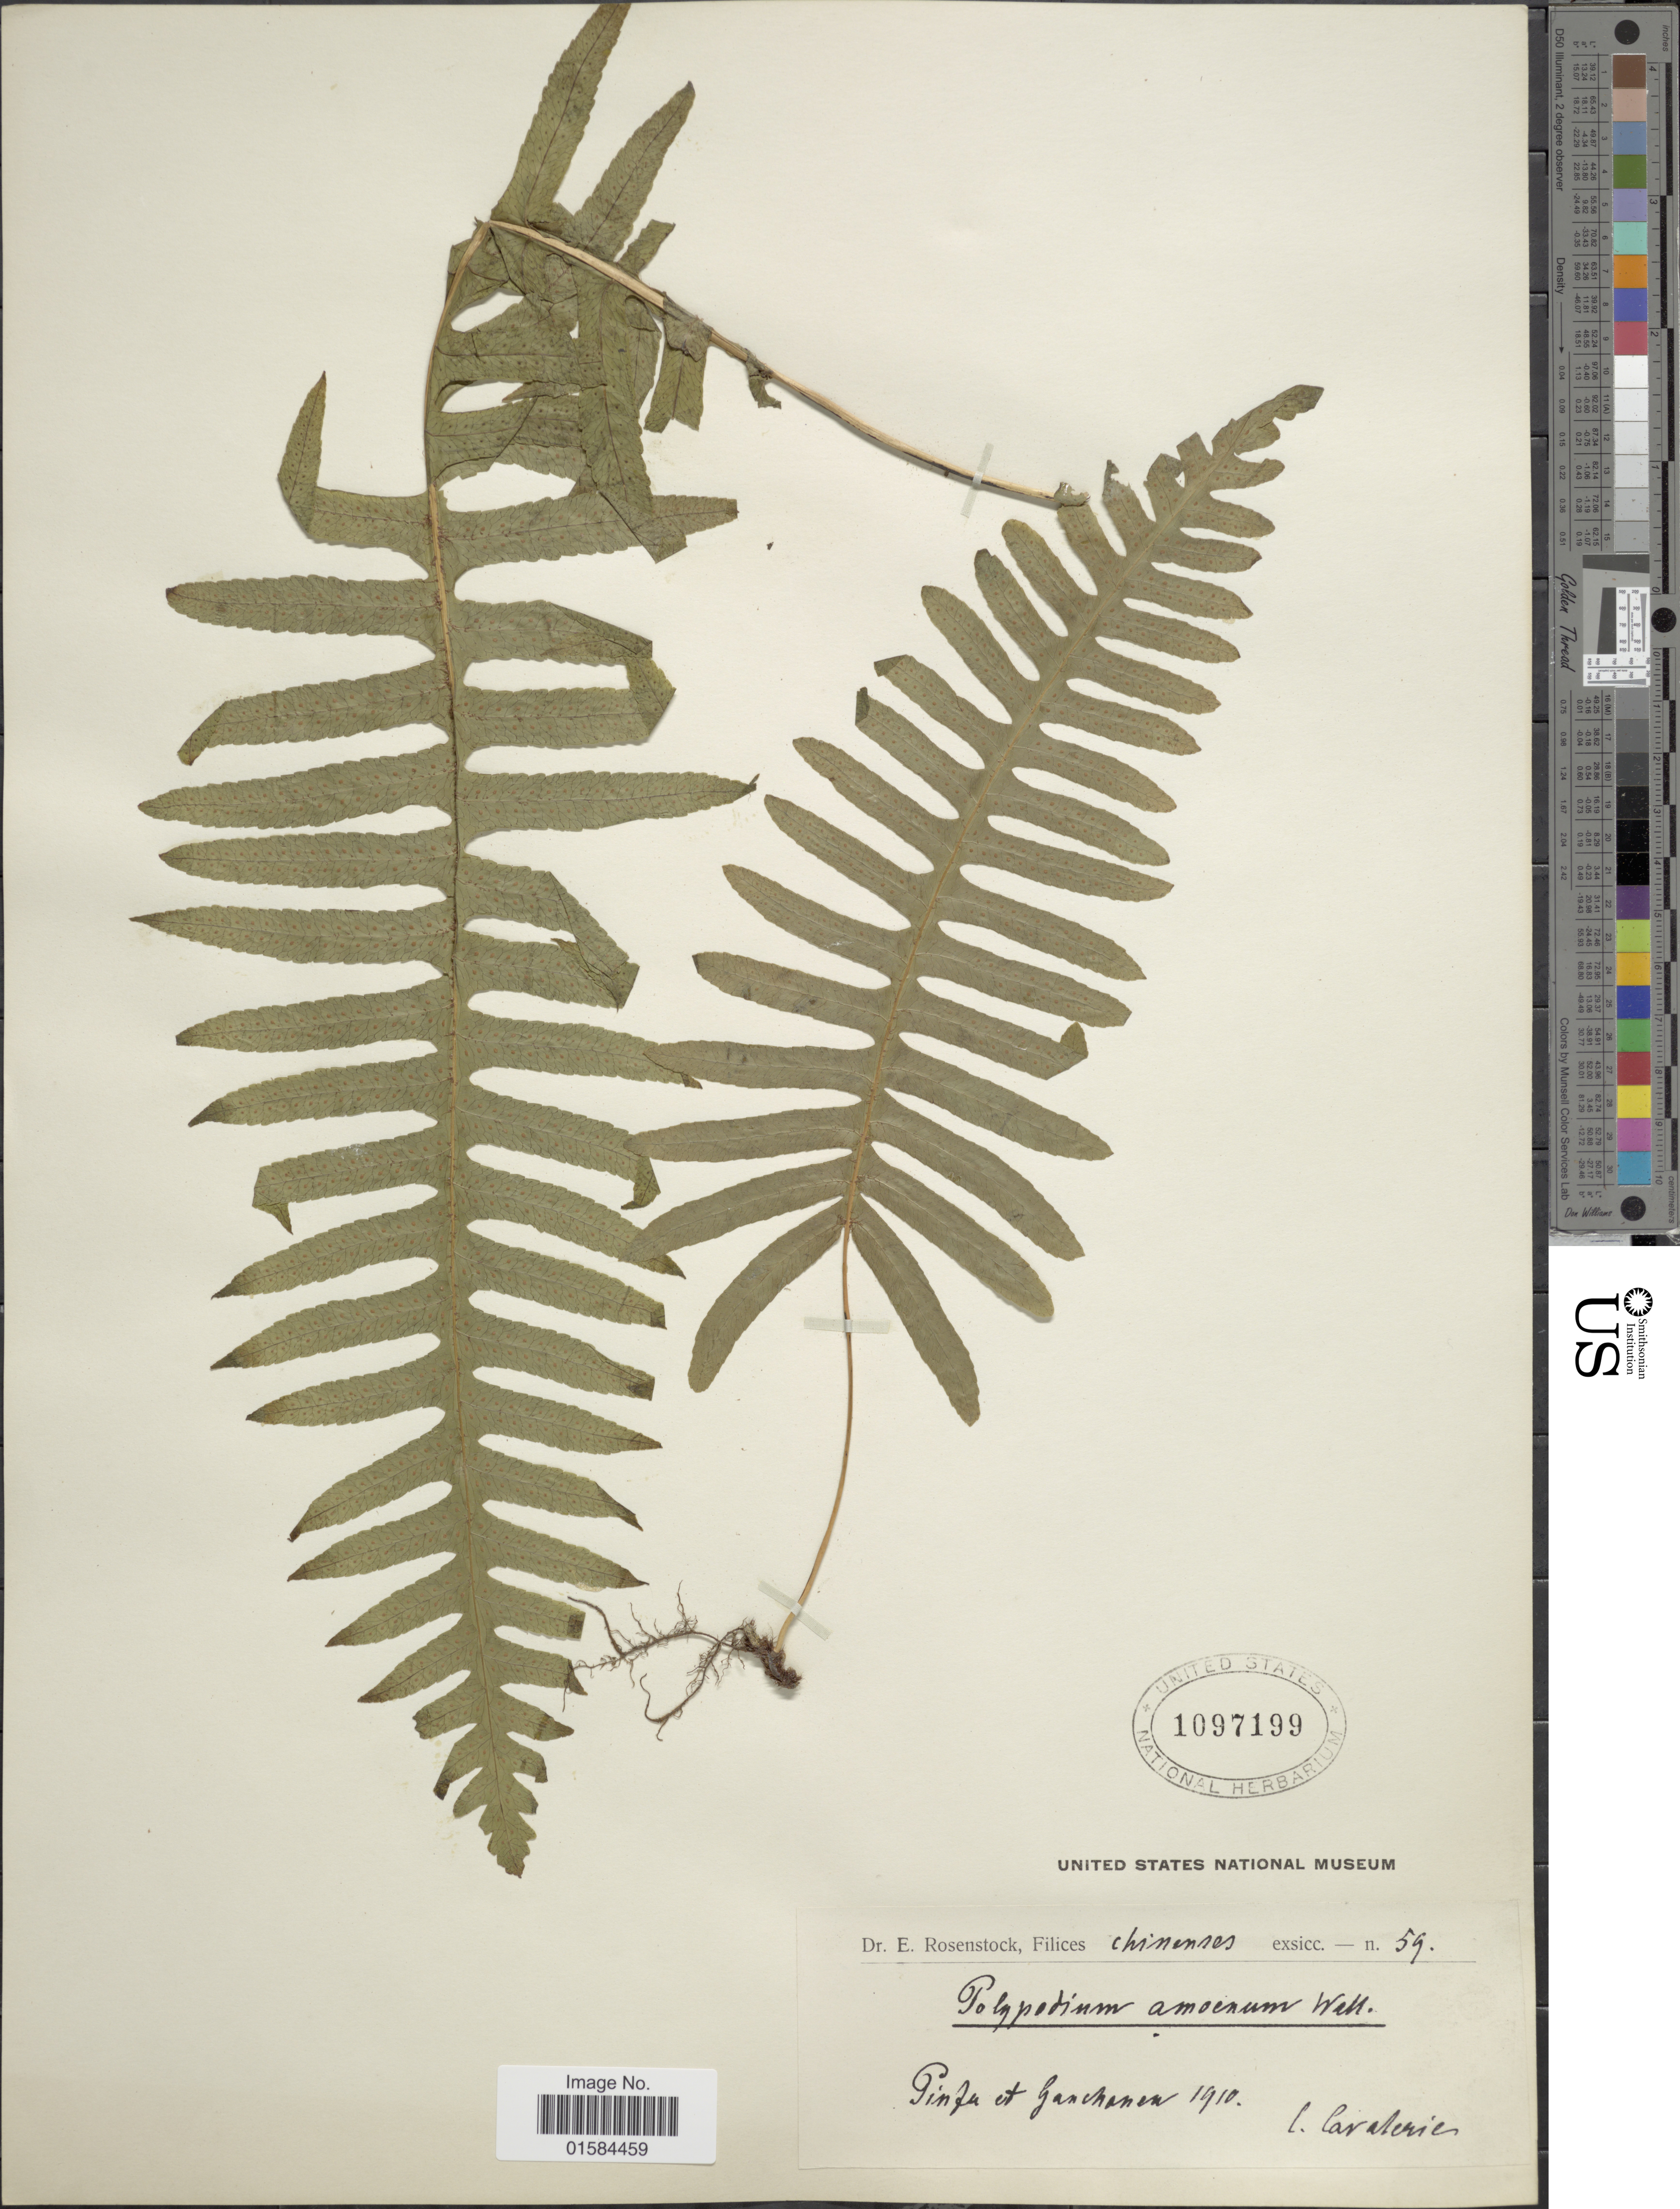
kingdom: Plantae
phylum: Tracheophyta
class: Polypodiopsida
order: Polypodiales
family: Polypodiaceae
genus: Goniophlebium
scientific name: Goniophlebium amoenum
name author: (Wall. ex Mett.) J. Sm.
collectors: -. Cavalerie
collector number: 59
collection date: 1910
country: China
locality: Chinenses, Pinfa et Ganchanen [interpreted]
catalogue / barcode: US 1097199